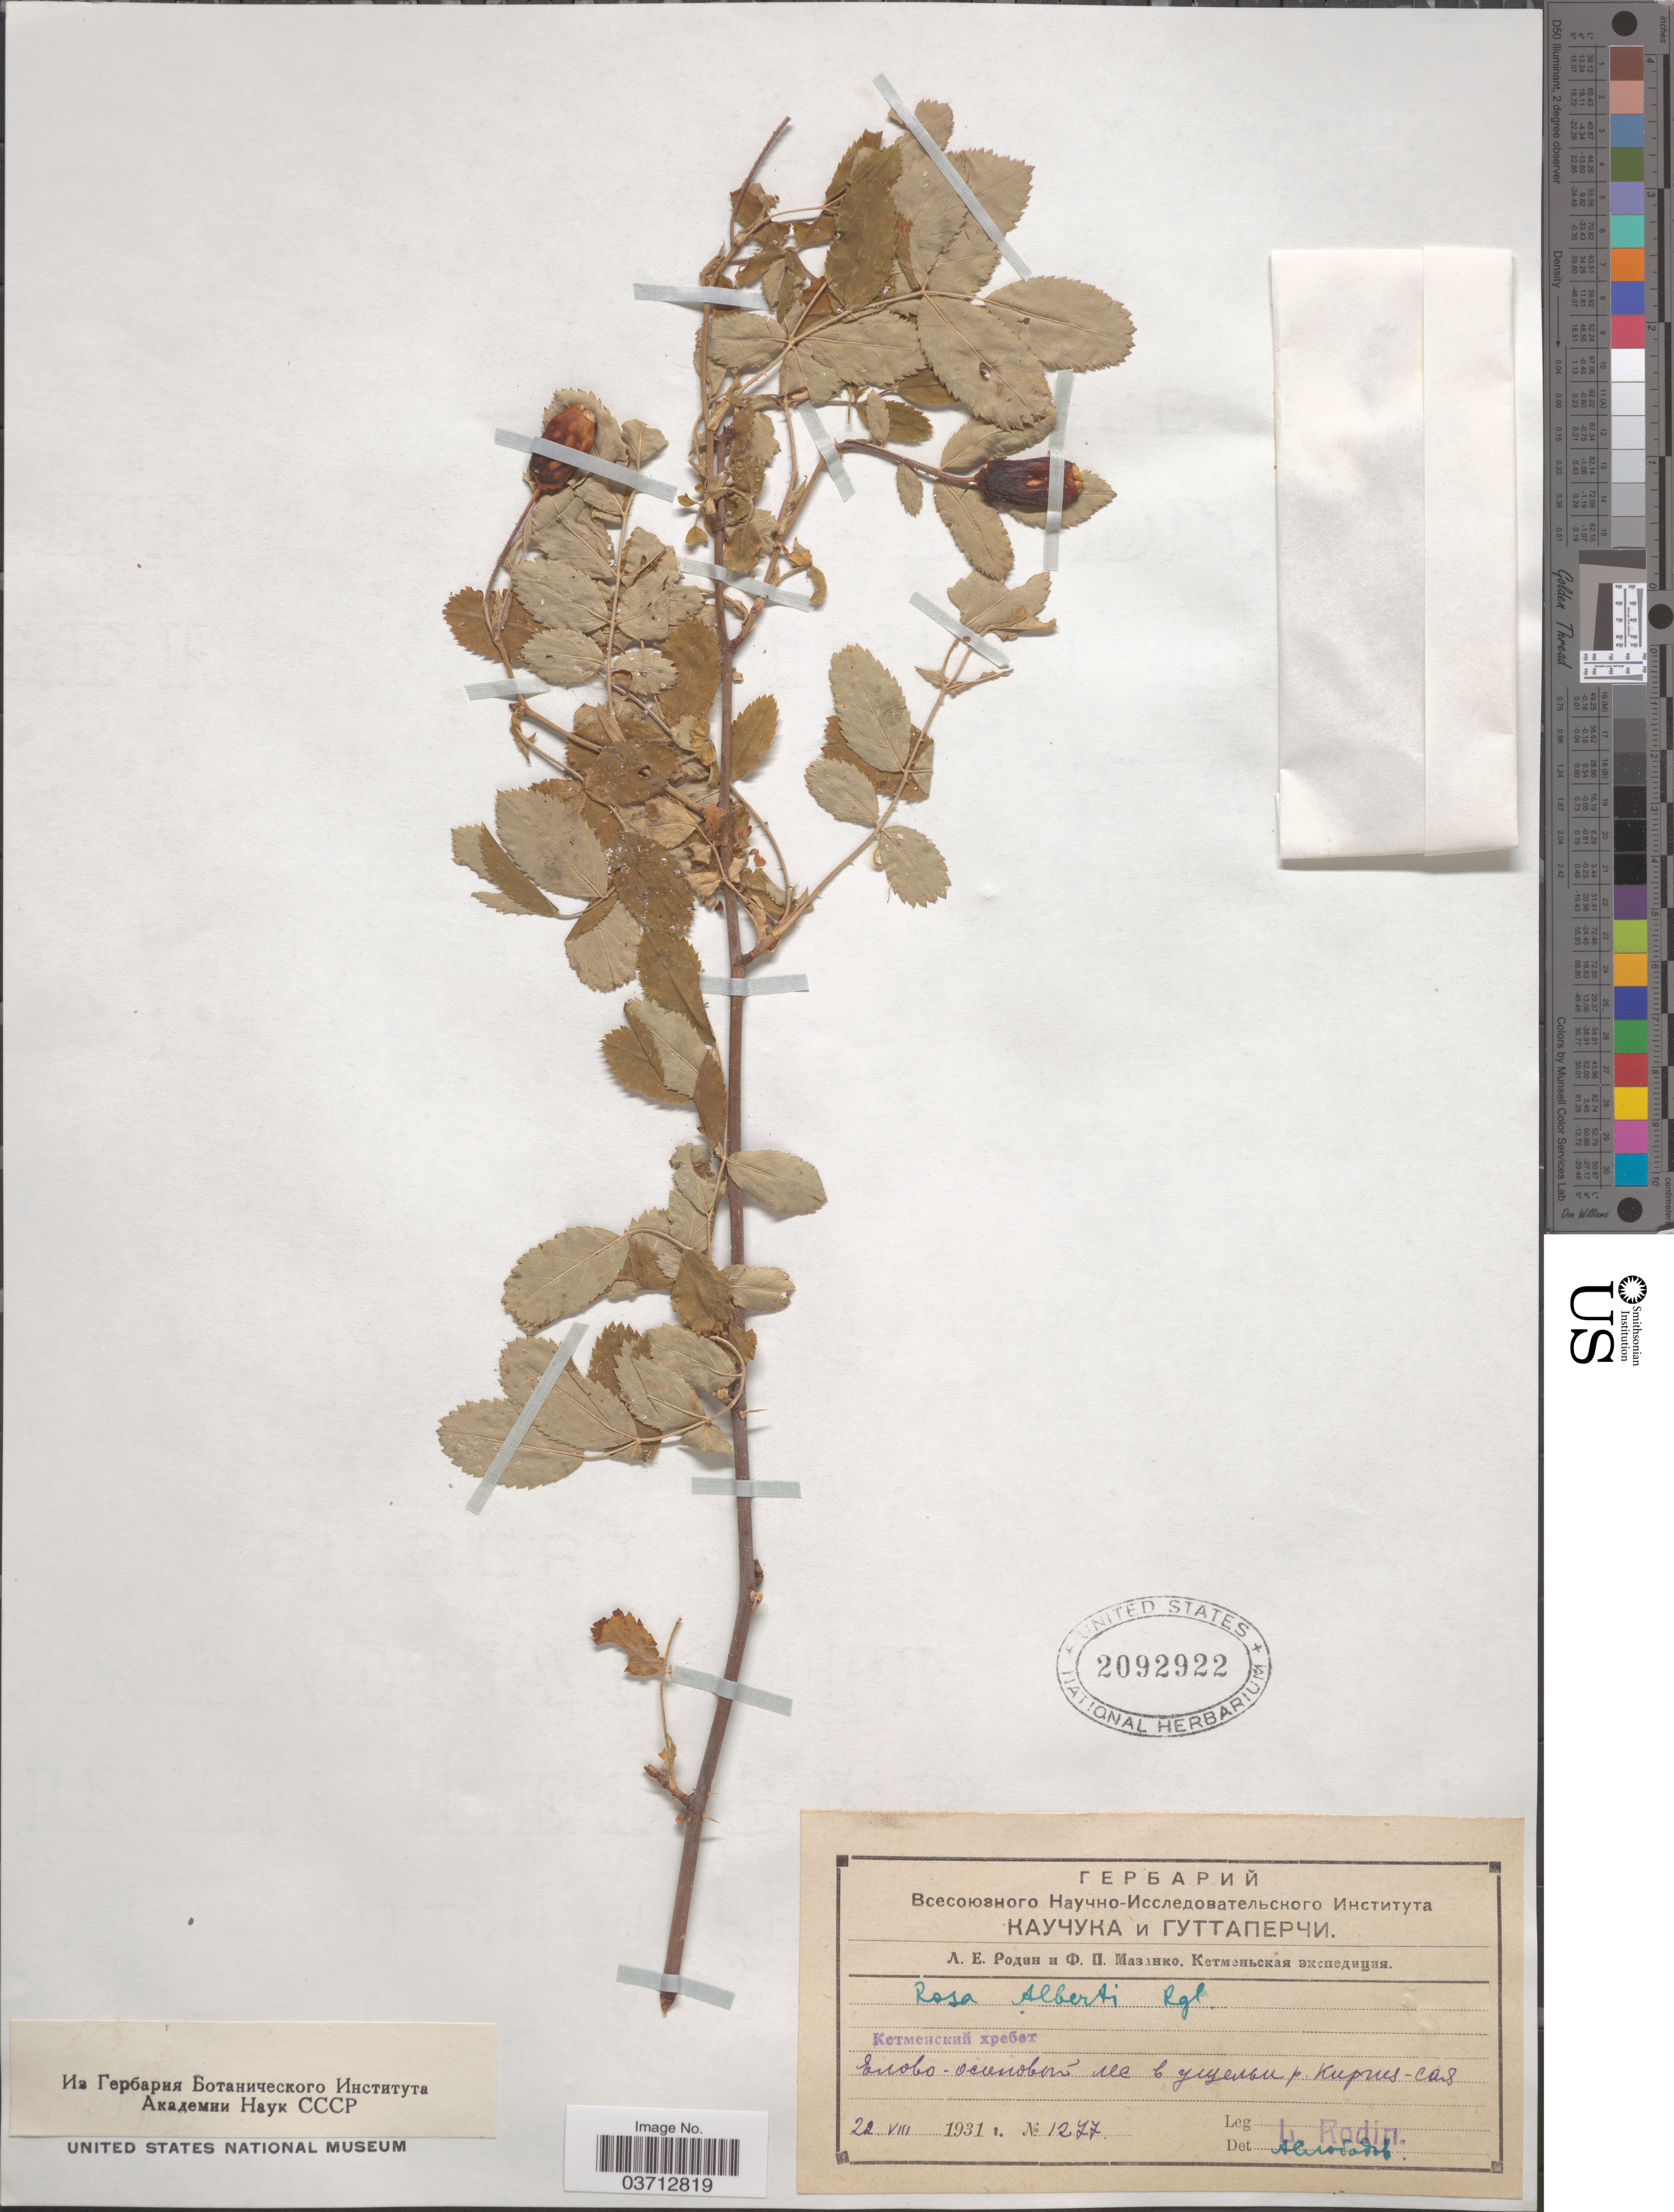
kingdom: Plantae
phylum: Tracheophyta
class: Magnoliopsida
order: Rosales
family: Rosaceae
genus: Rosa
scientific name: Rosa albertii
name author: Regel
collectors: L. Rodin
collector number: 1277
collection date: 1931-08-22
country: Kazakhstan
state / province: Almaty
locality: Ketmen Mts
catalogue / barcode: US 2092922